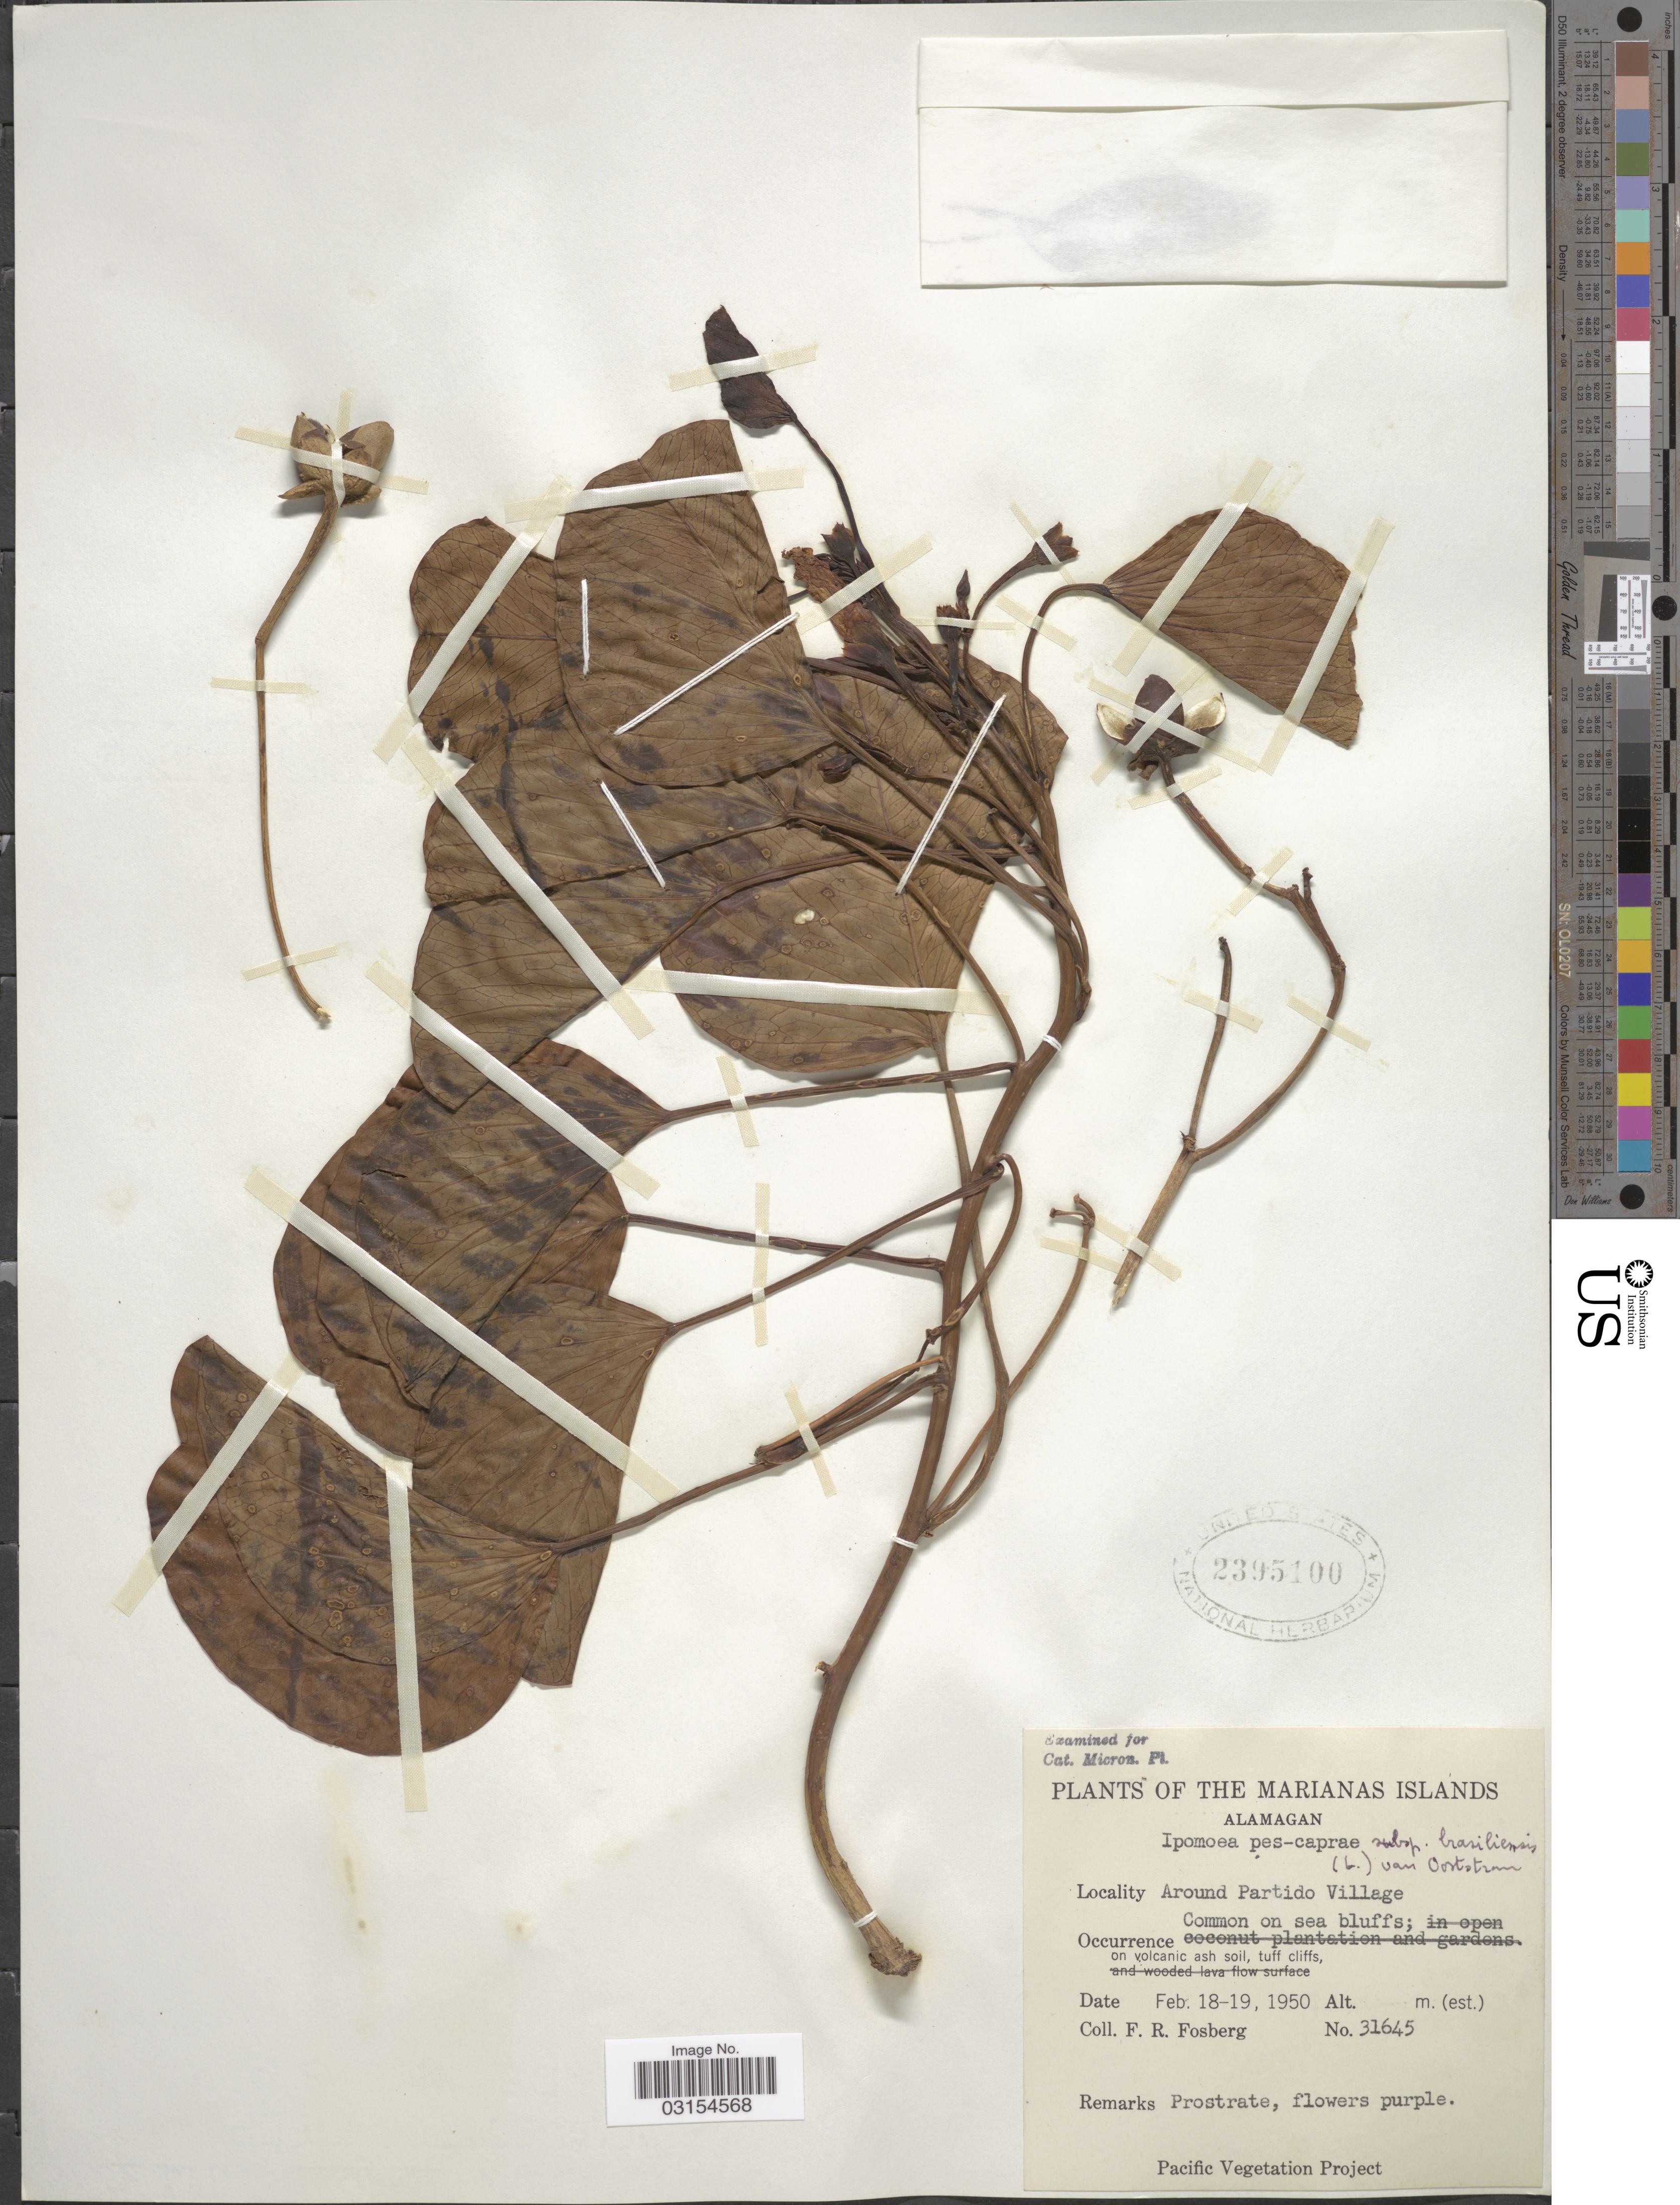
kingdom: Plantae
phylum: Tracheophyta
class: Magnoliopsida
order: Solanales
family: Convolvulaceae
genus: Ipomoea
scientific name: Ipomoea pes-caprae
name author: (L.) R. Br.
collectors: F. R. Fosberg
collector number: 31645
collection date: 1950-02-18/1950-02-19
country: Northern Mariana Islands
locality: Alamagan. Around Partido Village.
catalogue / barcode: US 2395100